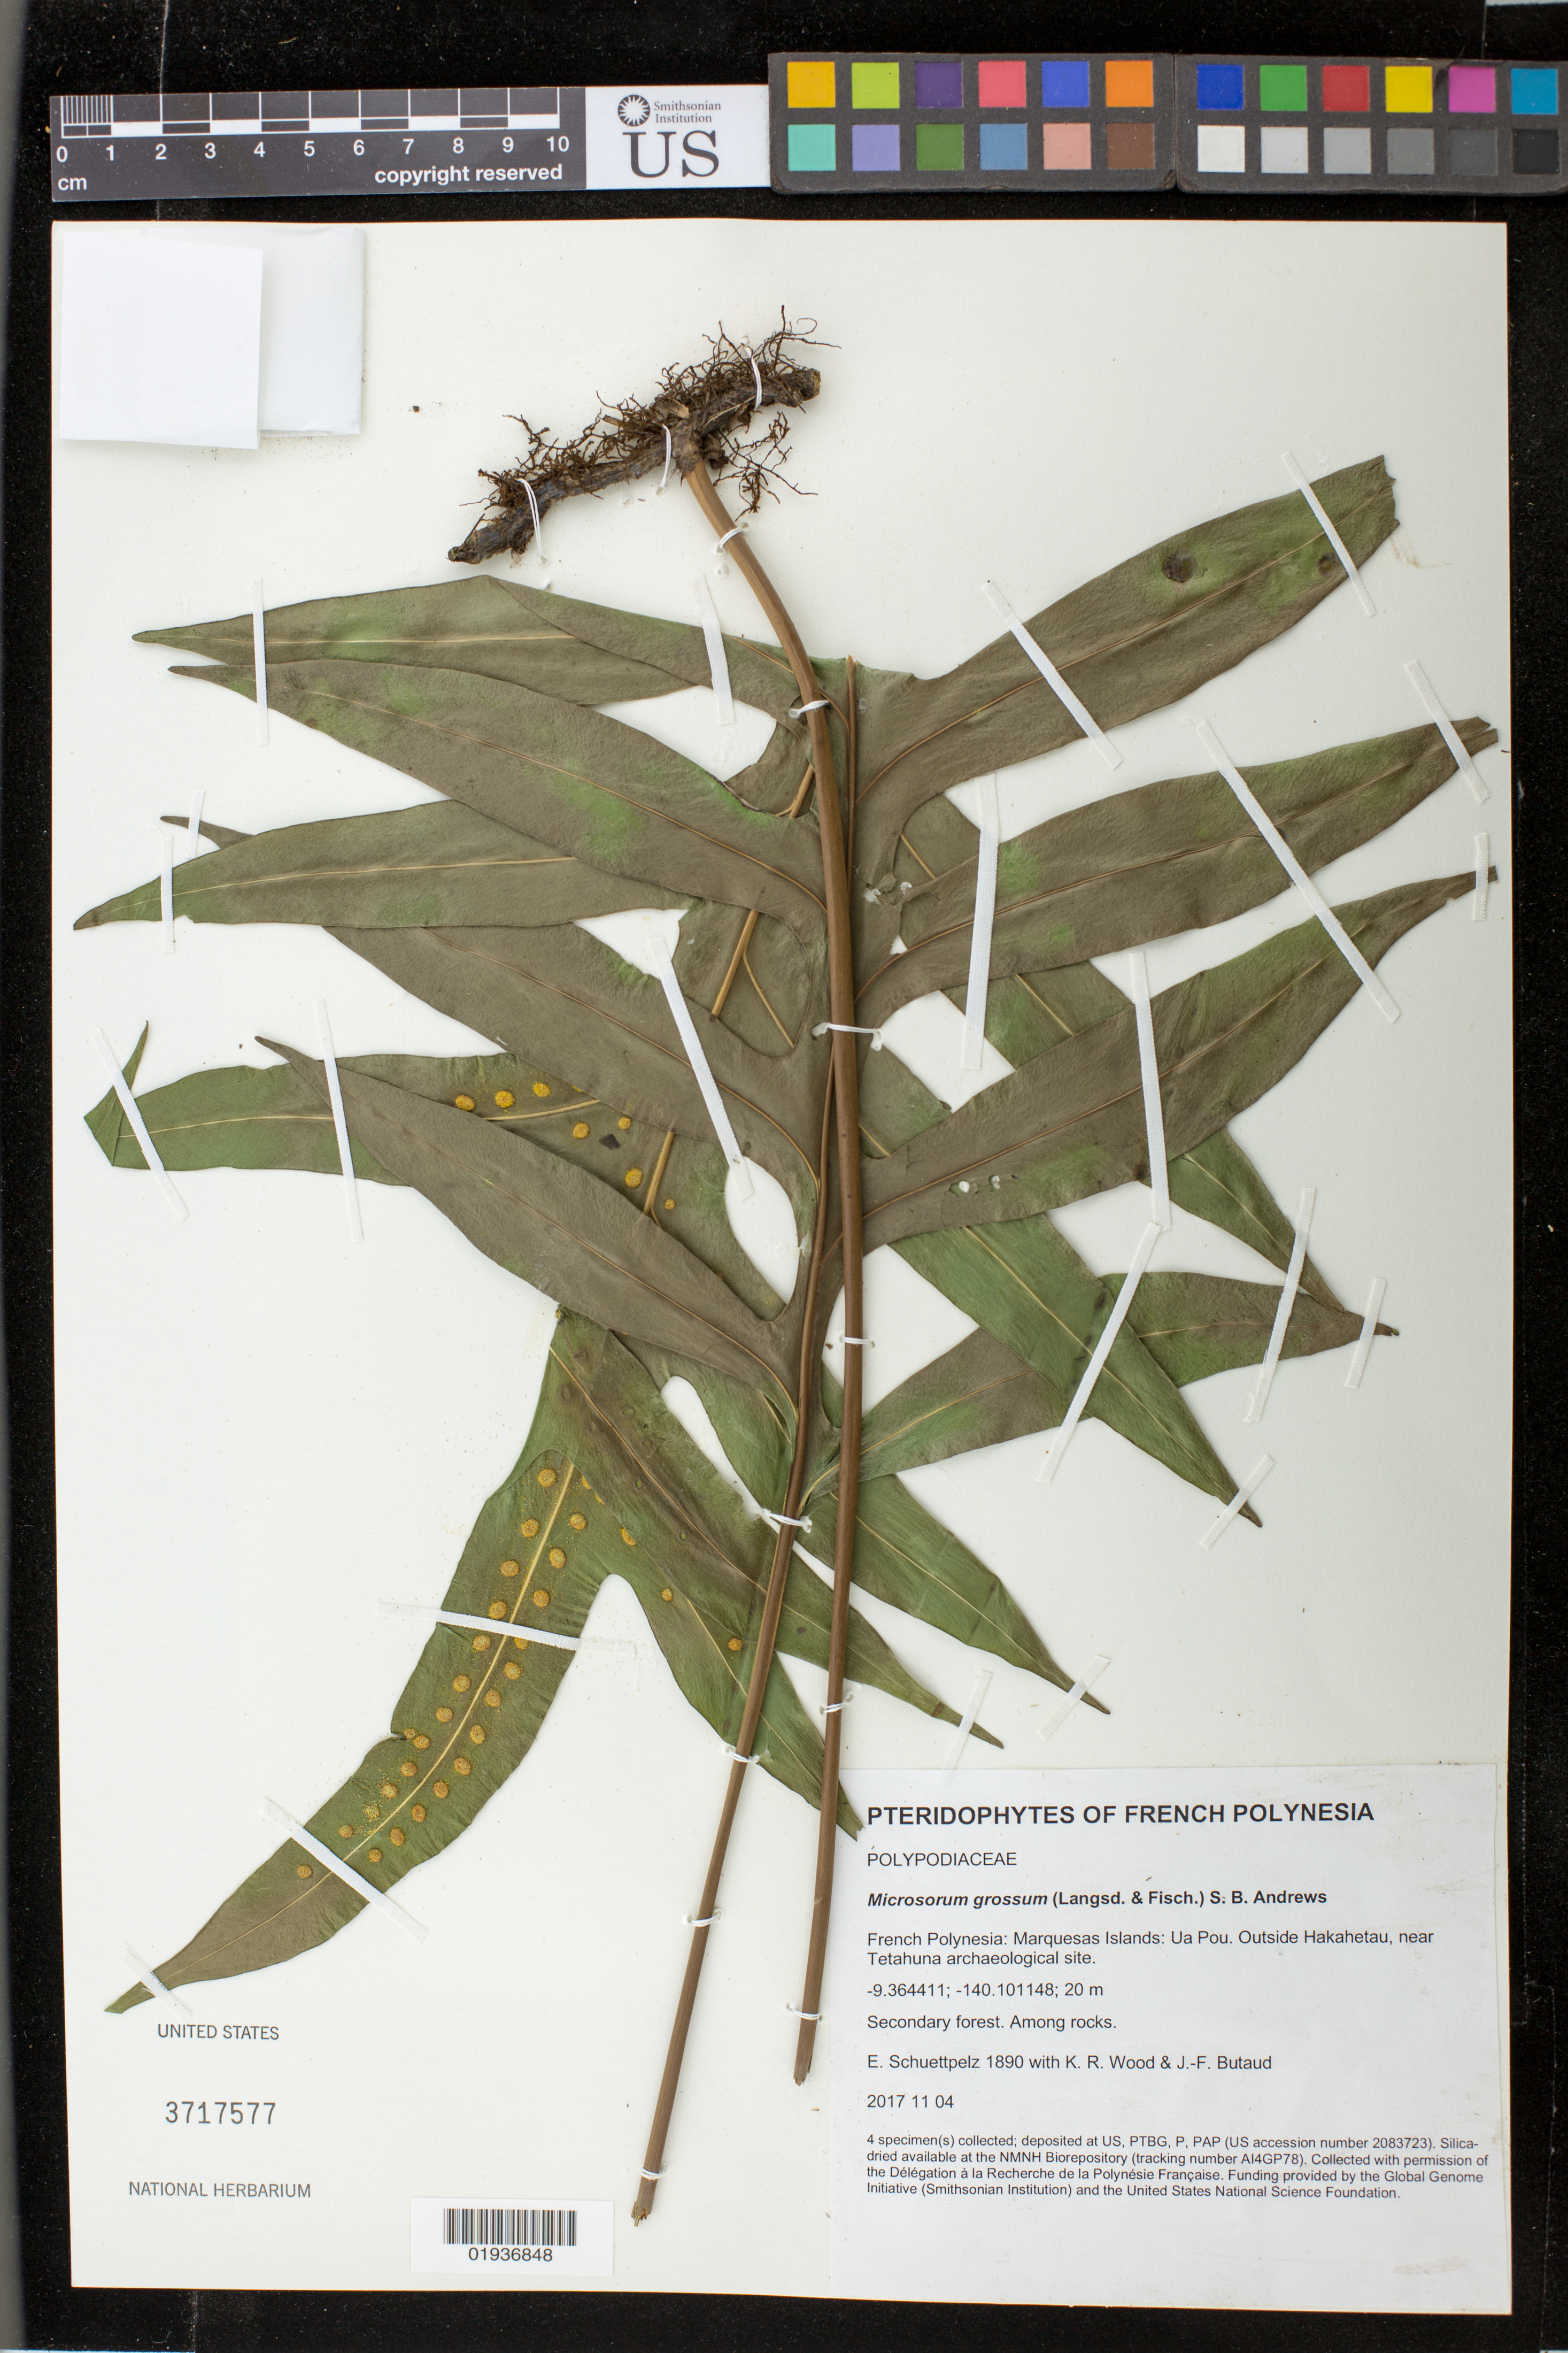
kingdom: Plantae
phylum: Tracheophyta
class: Polypodiopsida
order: Polypodiales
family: Polypodiaceae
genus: Microsorum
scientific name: Microsorum grossum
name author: (Langsd. & Fisch.) S.B. Andrews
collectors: E. Schuettpelz, K. R. Wood & J. -F. Butaud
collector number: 1890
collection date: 2017-11-04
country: French Polynesia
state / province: Marquesas Islands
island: Ua Pou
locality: Outside Hakahetau, near Tetahuna archaeological site.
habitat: Secondary forest.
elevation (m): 20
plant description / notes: Collected with permission of the Délégation à la Recherche de la Polynésie Française. Funding provided by the Global Genome Initiative (Smithsonian Institution) and the United States National Science Foundation. Silica dried tissue stored at AI4GP78 in the NMNH Biorepository, Smithsonian Institution.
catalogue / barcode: US 3717577